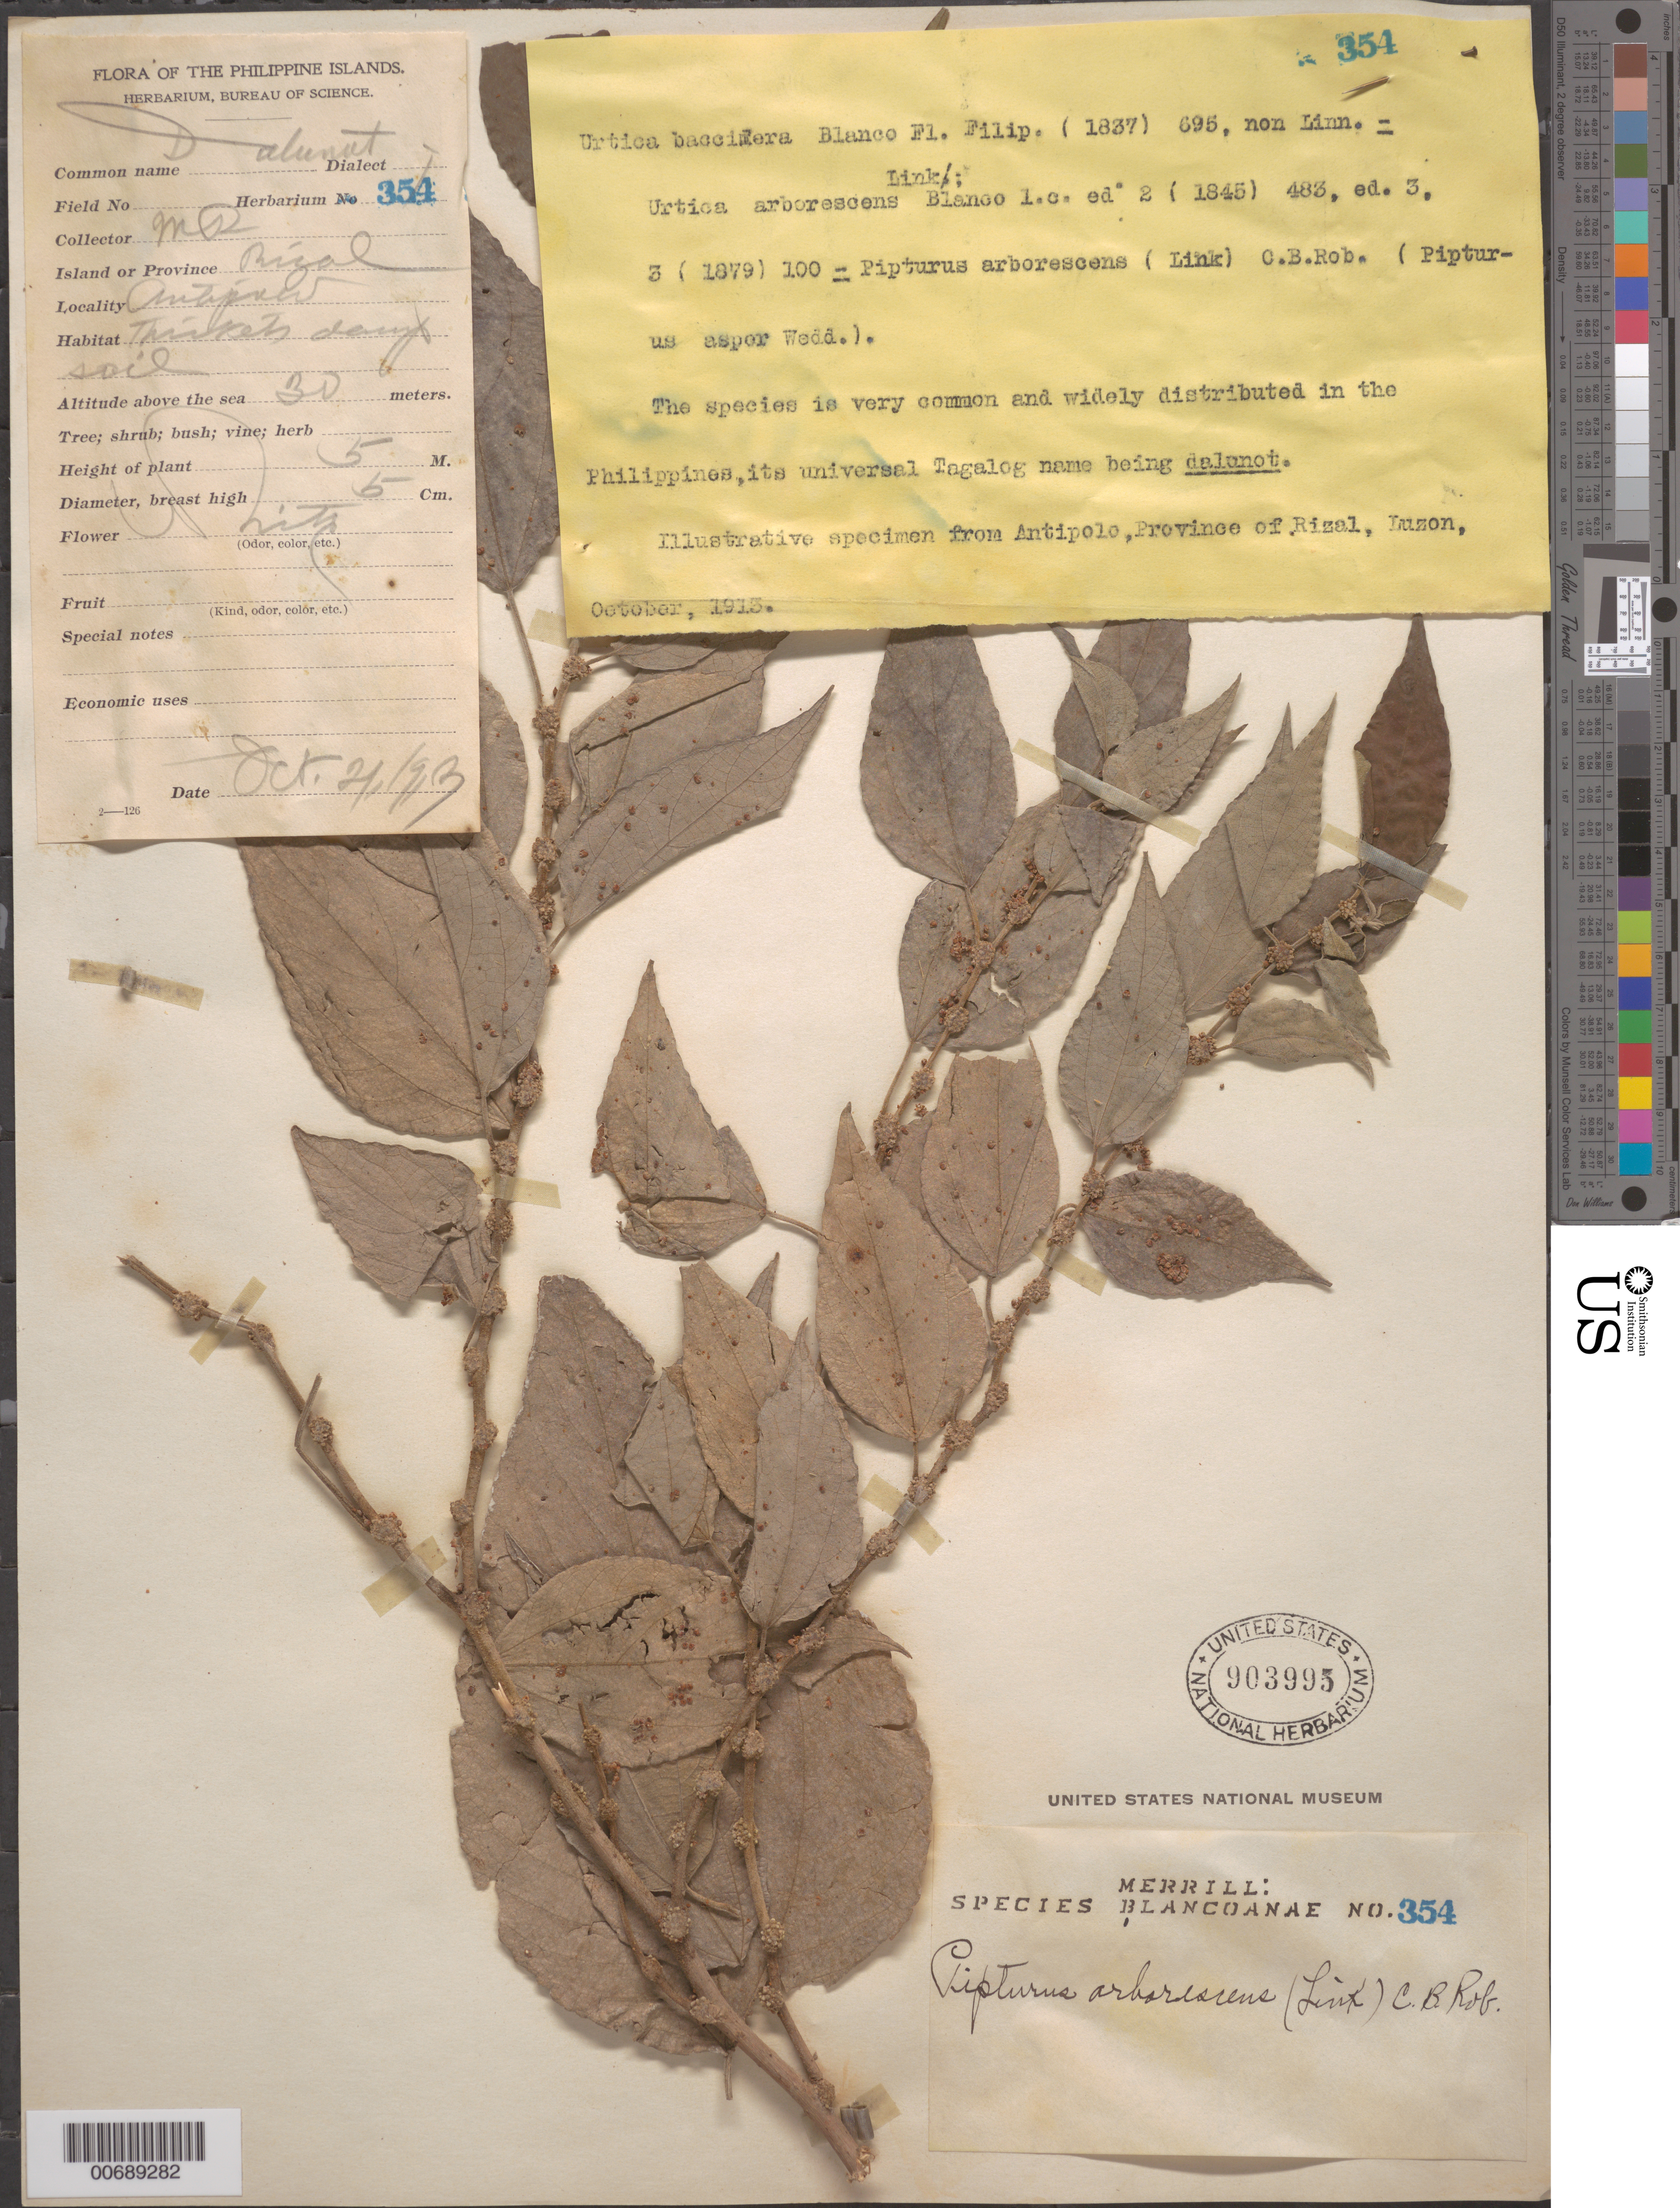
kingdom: Plantae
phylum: Tracheophyta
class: Magnoliopsida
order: Rosales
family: Urticaceae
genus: Pipturus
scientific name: Pipturus arborescens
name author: (Link) C.B. Rob.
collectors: M. Ramos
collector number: Sp. Blancoan. 0354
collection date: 1913-10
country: Philippines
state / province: Calabarzon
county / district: Rizal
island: Luzon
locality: Antipolo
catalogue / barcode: US 903995